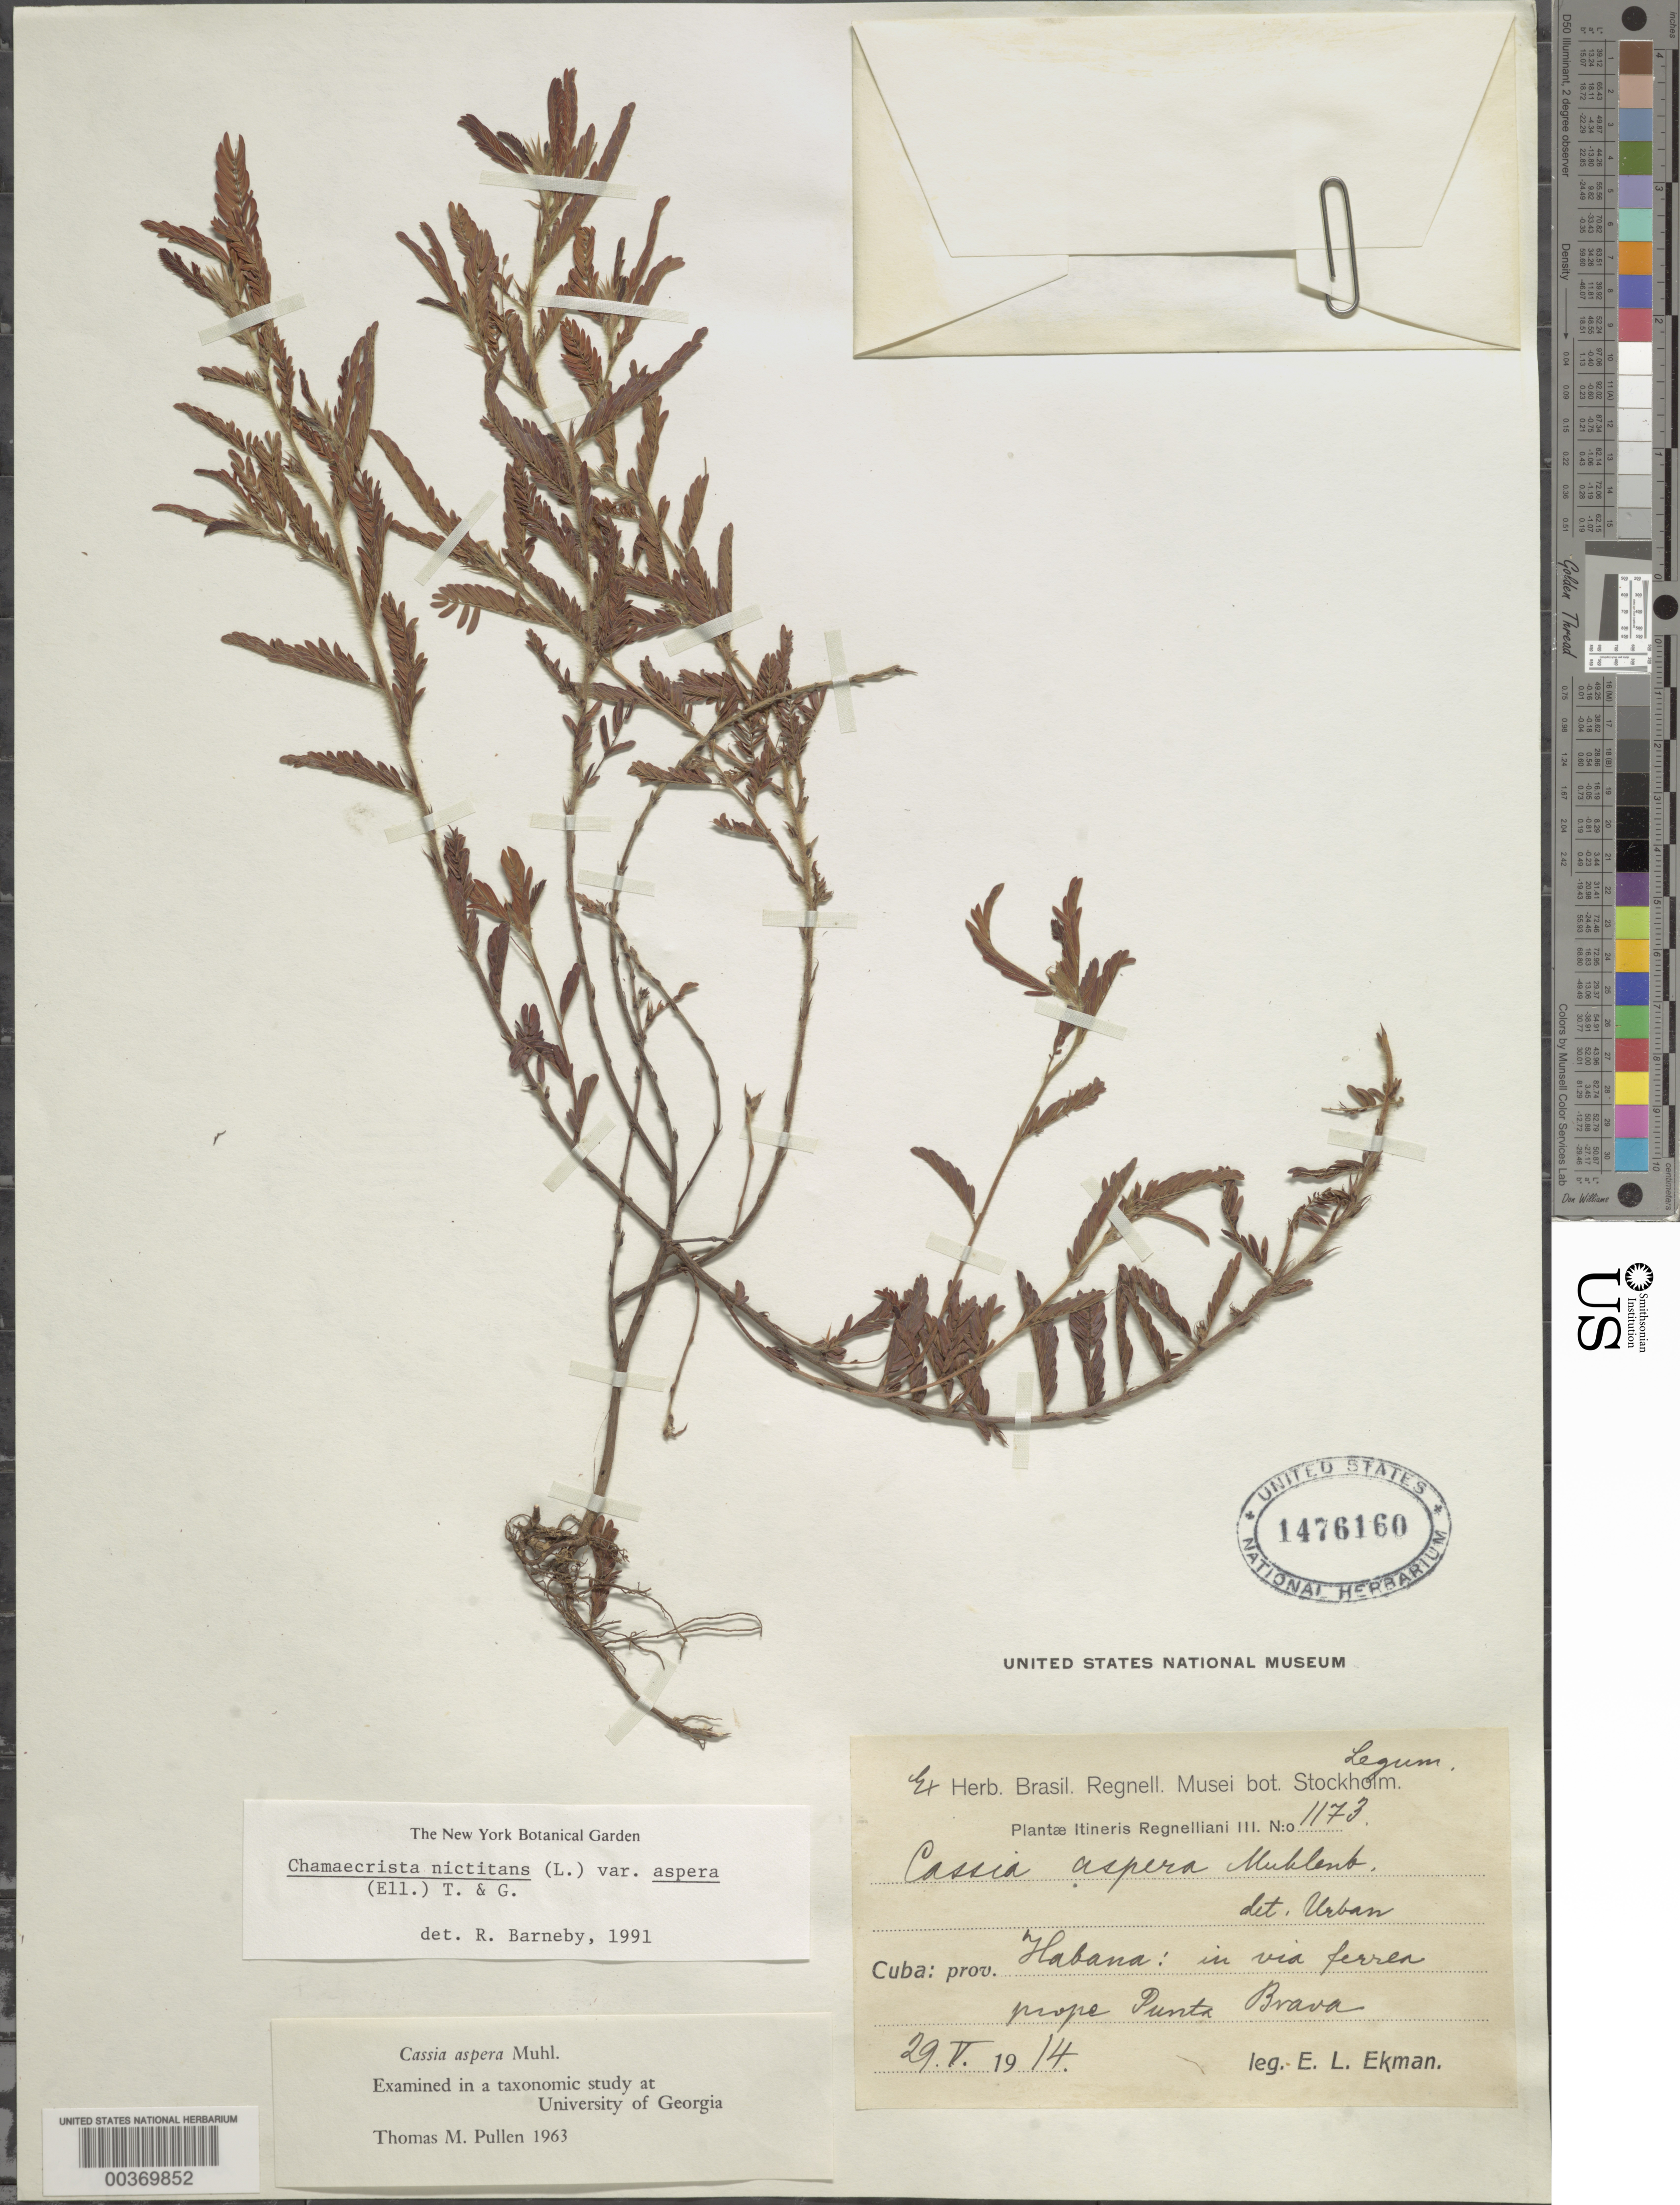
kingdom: Plantae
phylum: Tracheophyta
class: Magnoliopsida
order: Fabales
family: Fabaceae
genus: Chamaecrista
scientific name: Chamaecrista nictitans var. aspera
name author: (Muhl. ex Elliot) H.S. Irwin & Barneby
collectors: E. L. Ekman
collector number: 1173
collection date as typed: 29 May 1914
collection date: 1914-05-29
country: Cuba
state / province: La Habana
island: Greater Antilles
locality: In via ferren prope punta brava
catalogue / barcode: US 1476160